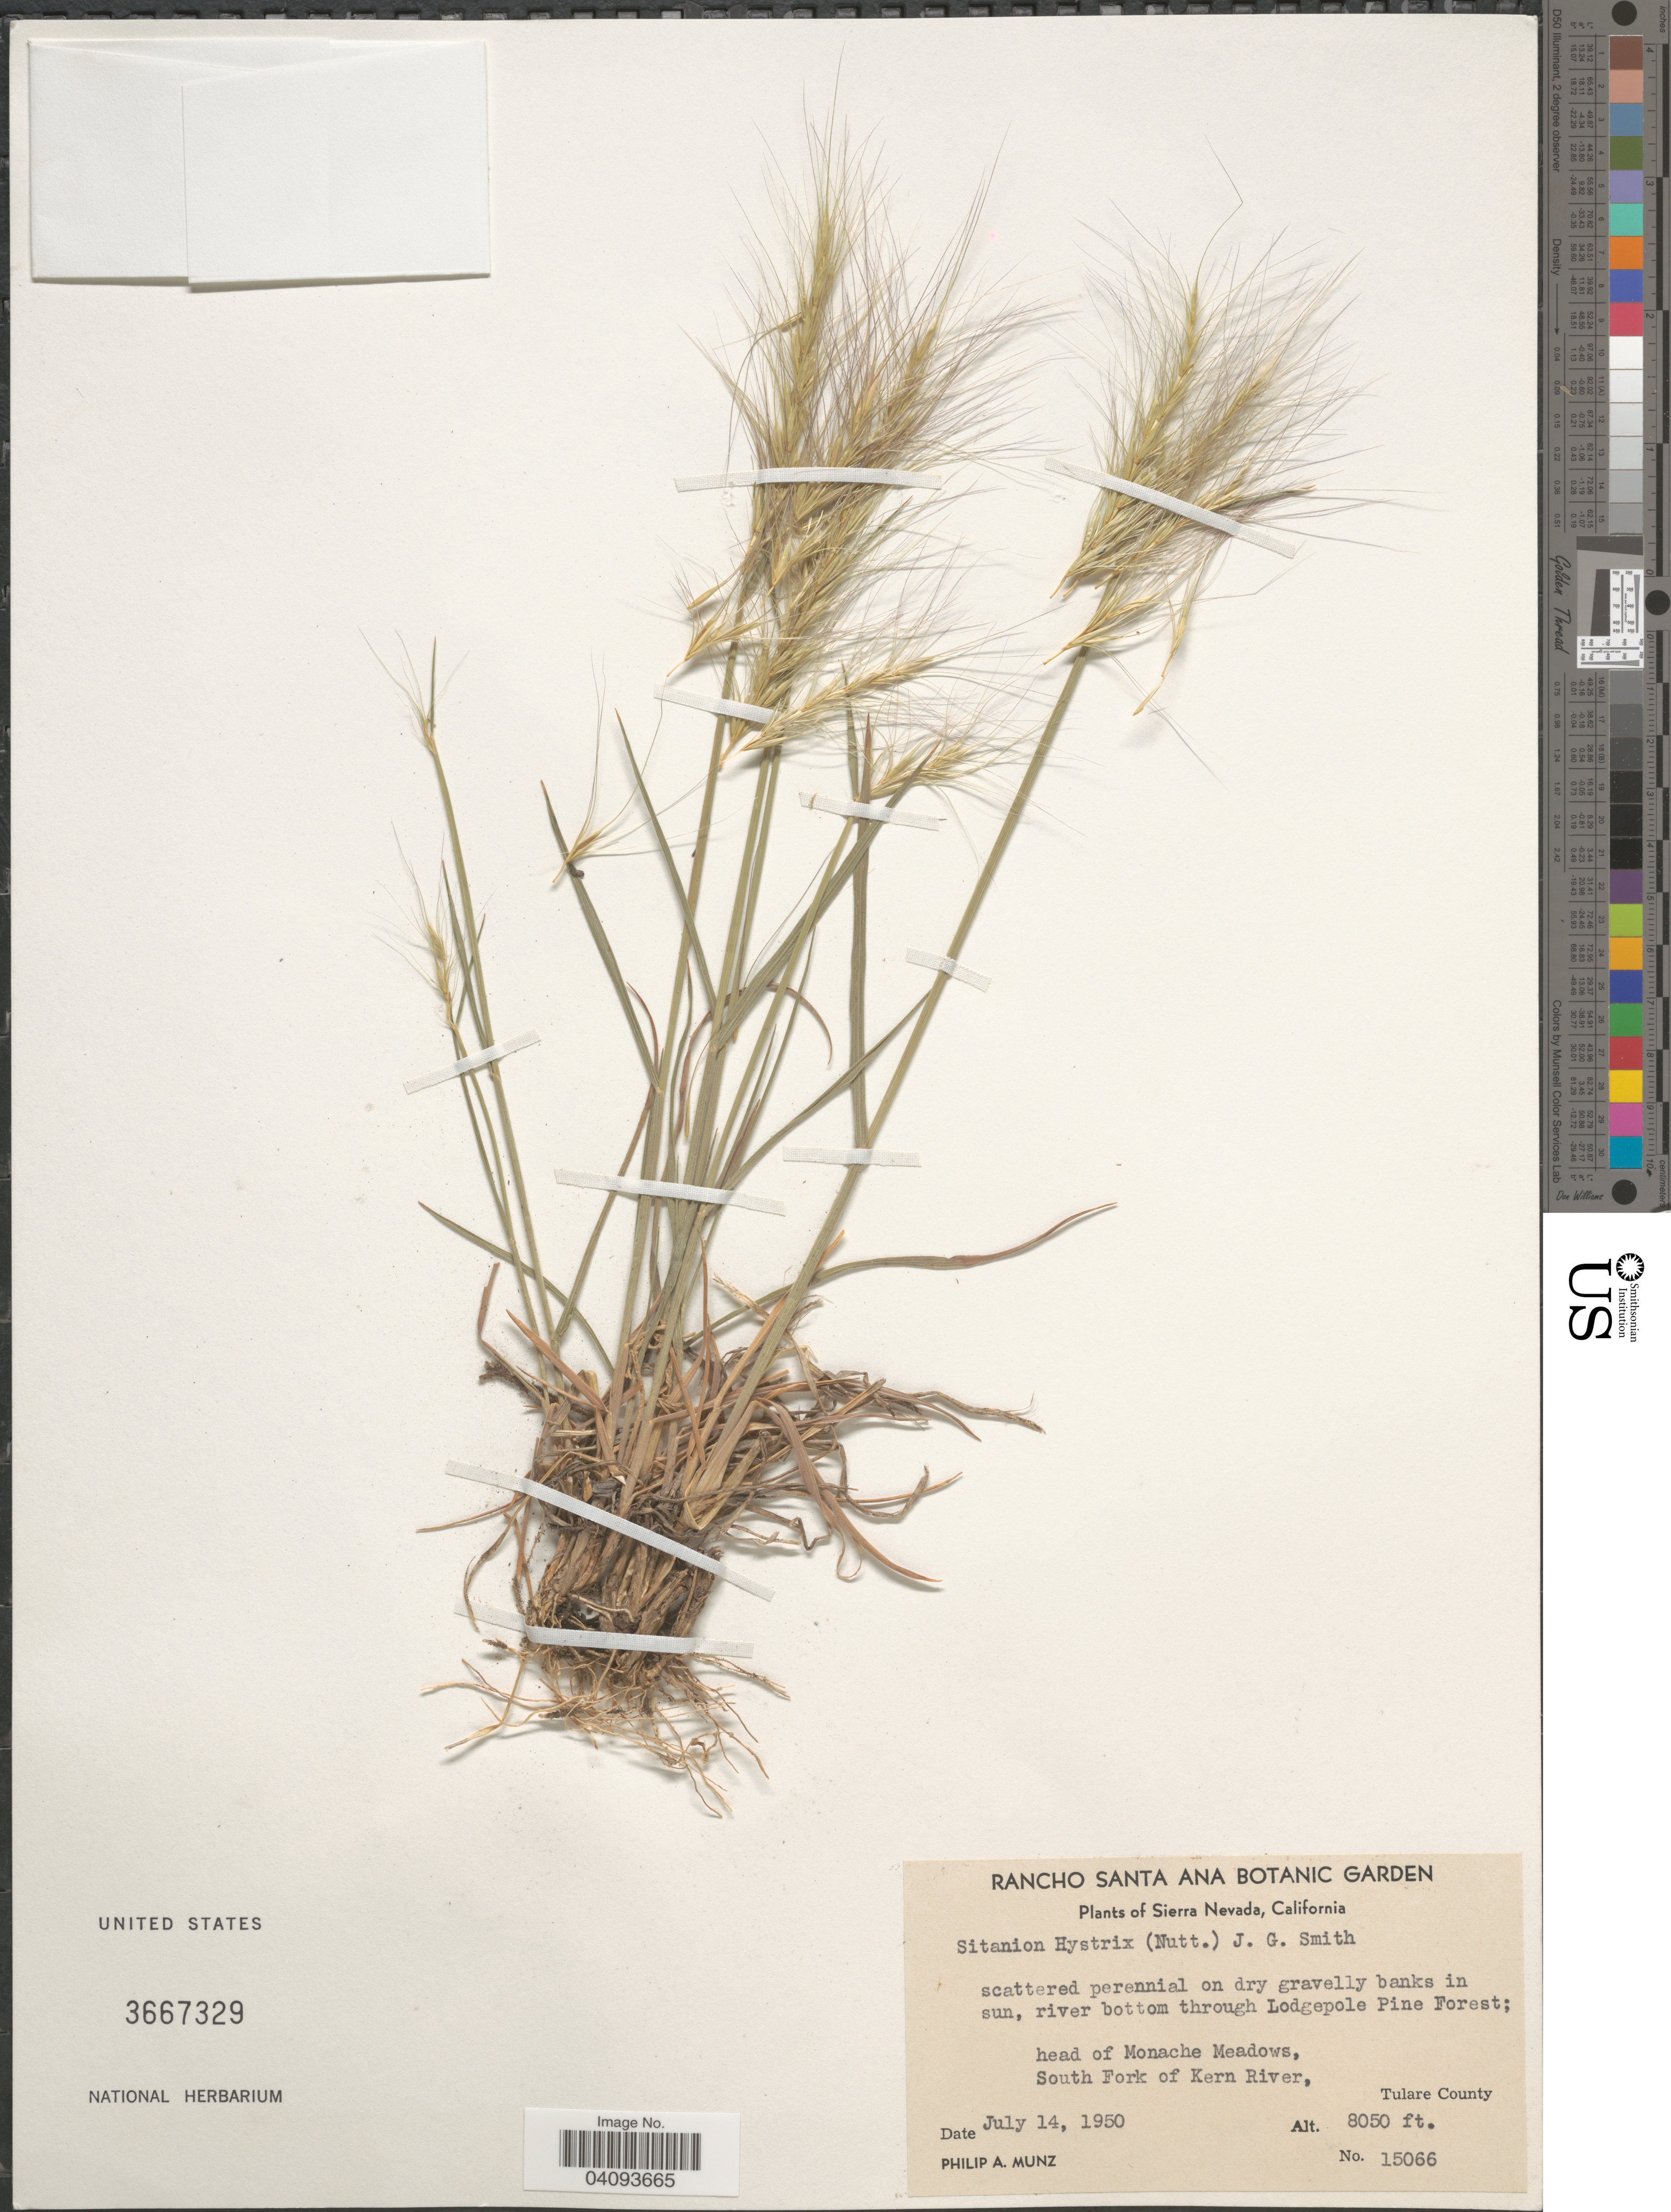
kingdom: Plantae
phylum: Tracheophyta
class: Liliopsida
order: Poales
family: Poaceae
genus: Elymus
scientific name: Elymus hystrix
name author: L.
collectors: P. A. Munz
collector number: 15066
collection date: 1950-07-14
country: United States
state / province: California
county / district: Tulare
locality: Sierra Nevada. River bottom through Lodgepole Pine Forest; head of Monache Meadows, South Fork of Kern River, Tulare County.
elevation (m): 2454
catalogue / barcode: US 3667329